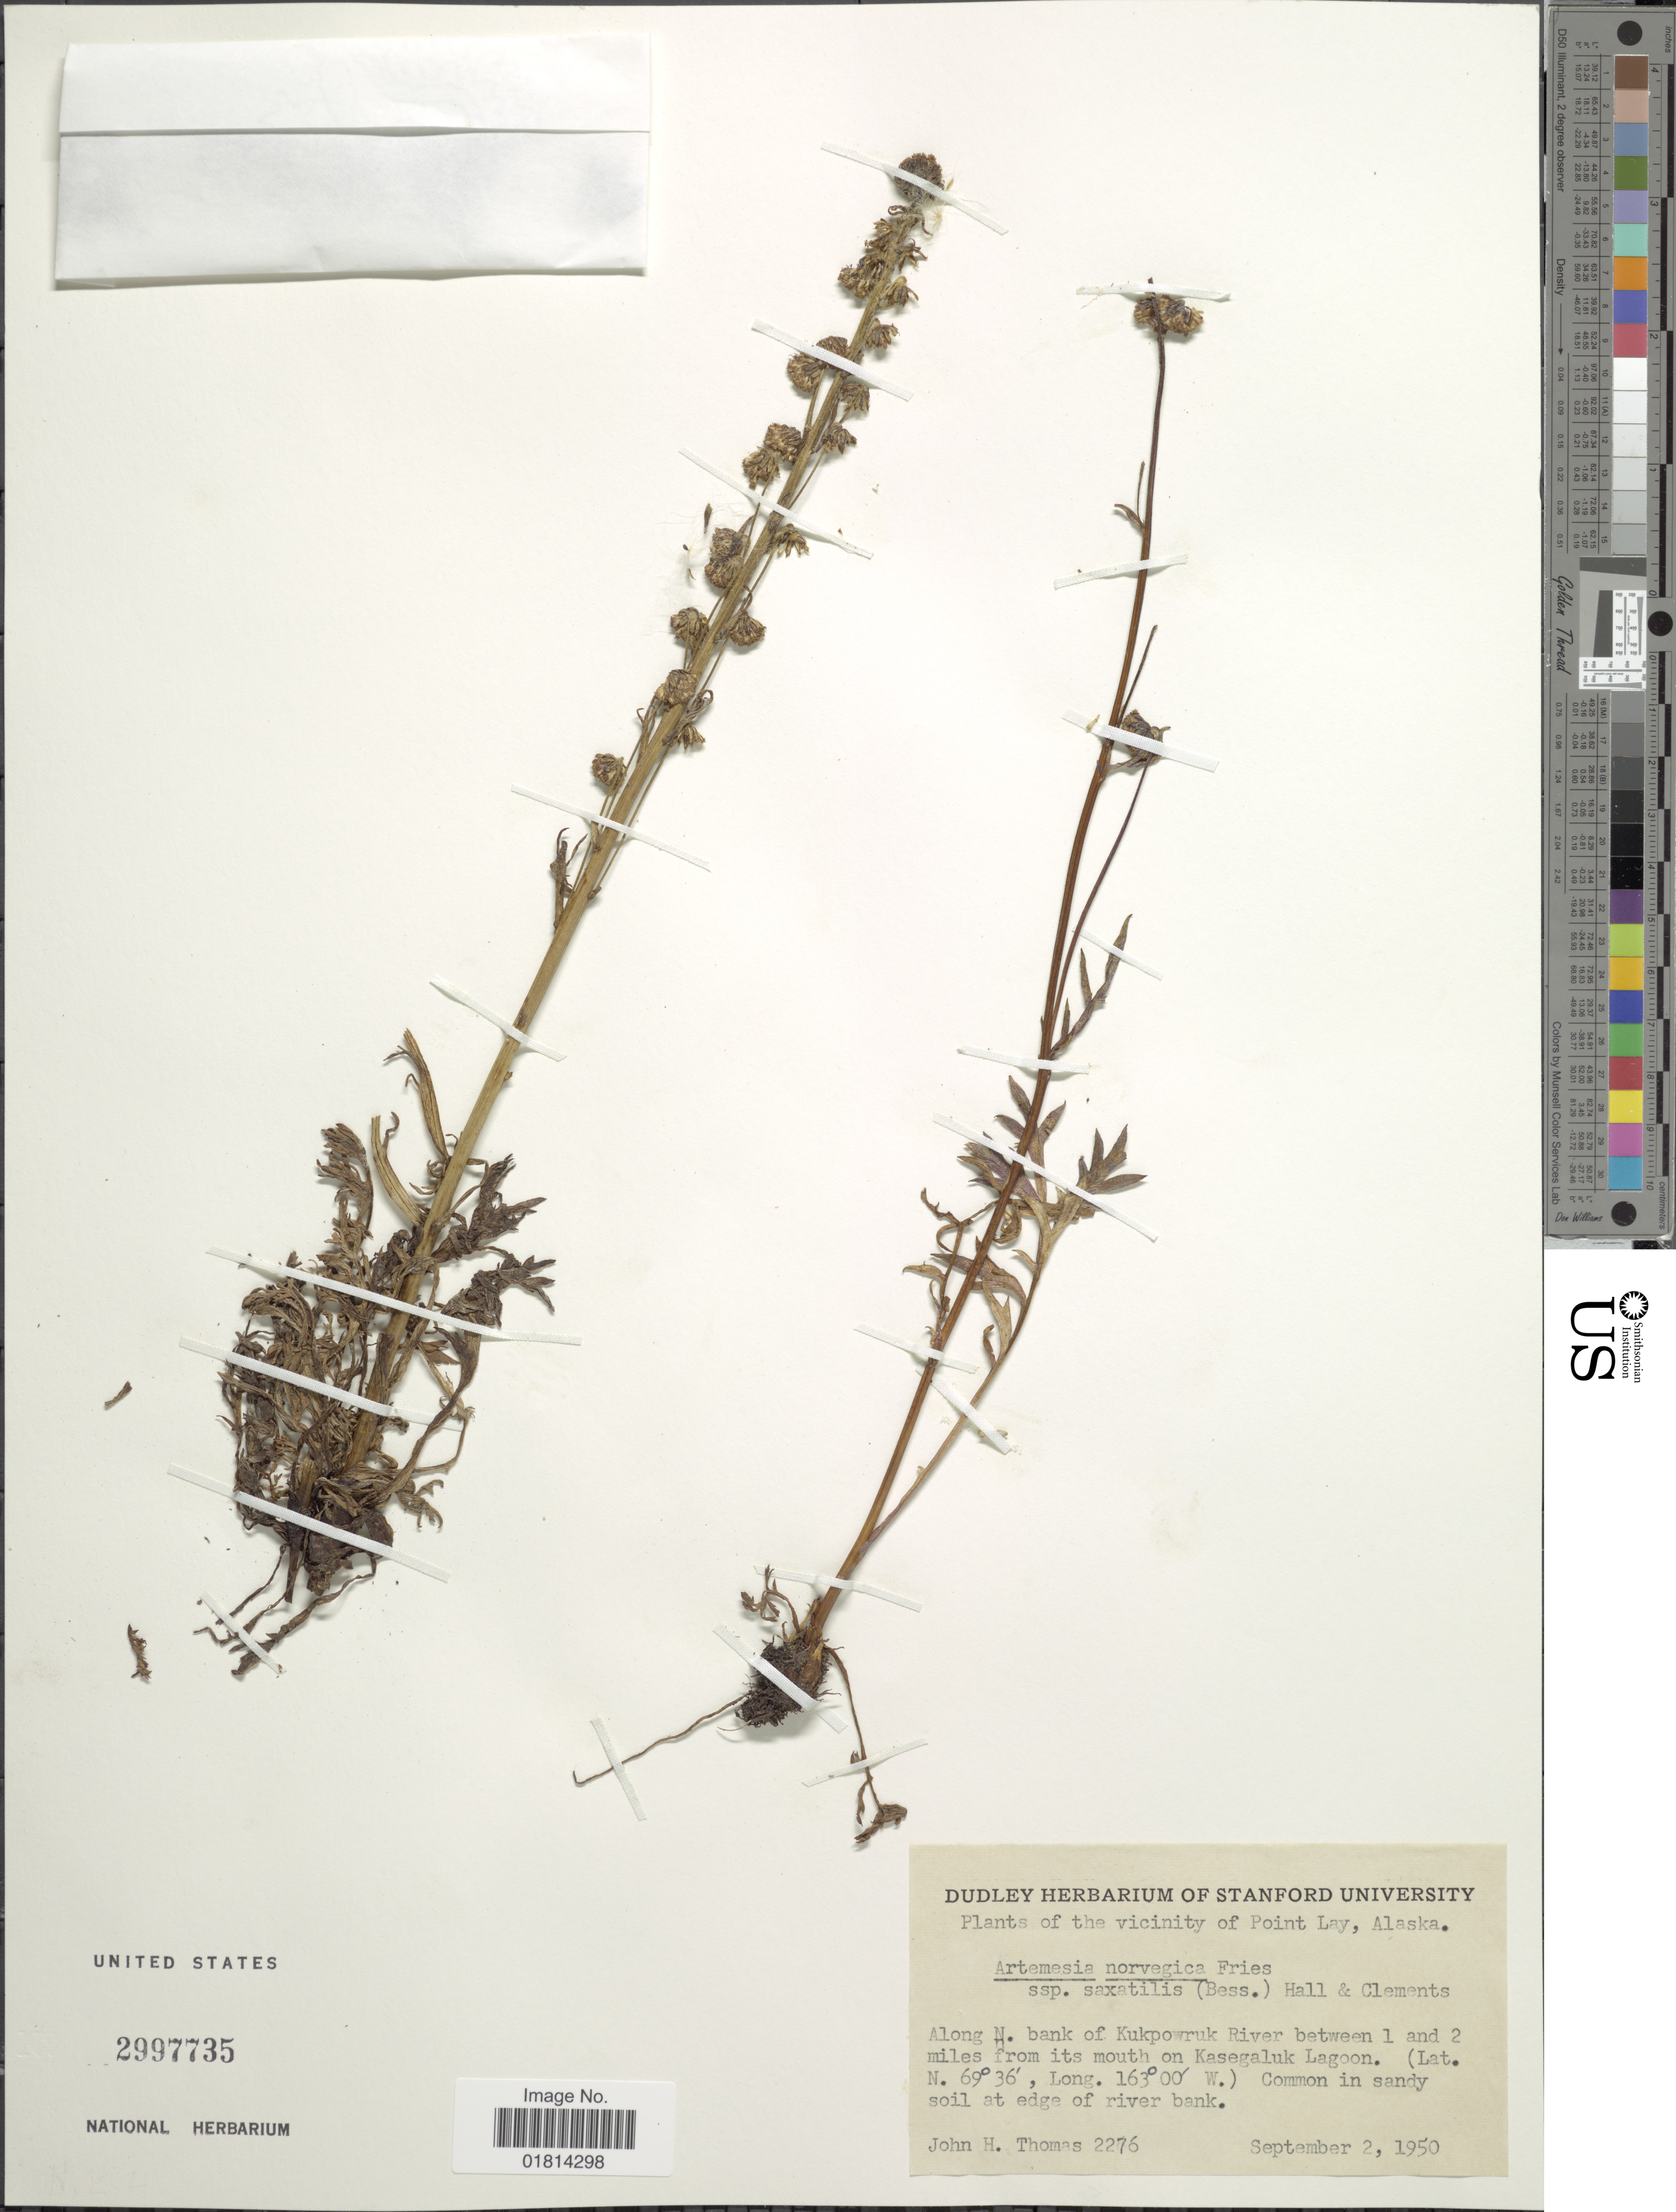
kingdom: Plantae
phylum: Tracheophyta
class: Magnoliopsida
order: Asterales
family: Asteraceae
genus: Artemisia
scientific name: Artemisia arctica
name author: Less.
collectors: J. H. Thomas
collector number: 2276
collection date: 1950-09-02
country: United States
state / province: Alaska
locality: Vicinity of Point Lay, Alaska. Along N. bank of Kukpowruk River between 1 and 2 miles from its mouth on Kasegaluk Lagoon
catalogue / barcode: US 2997735